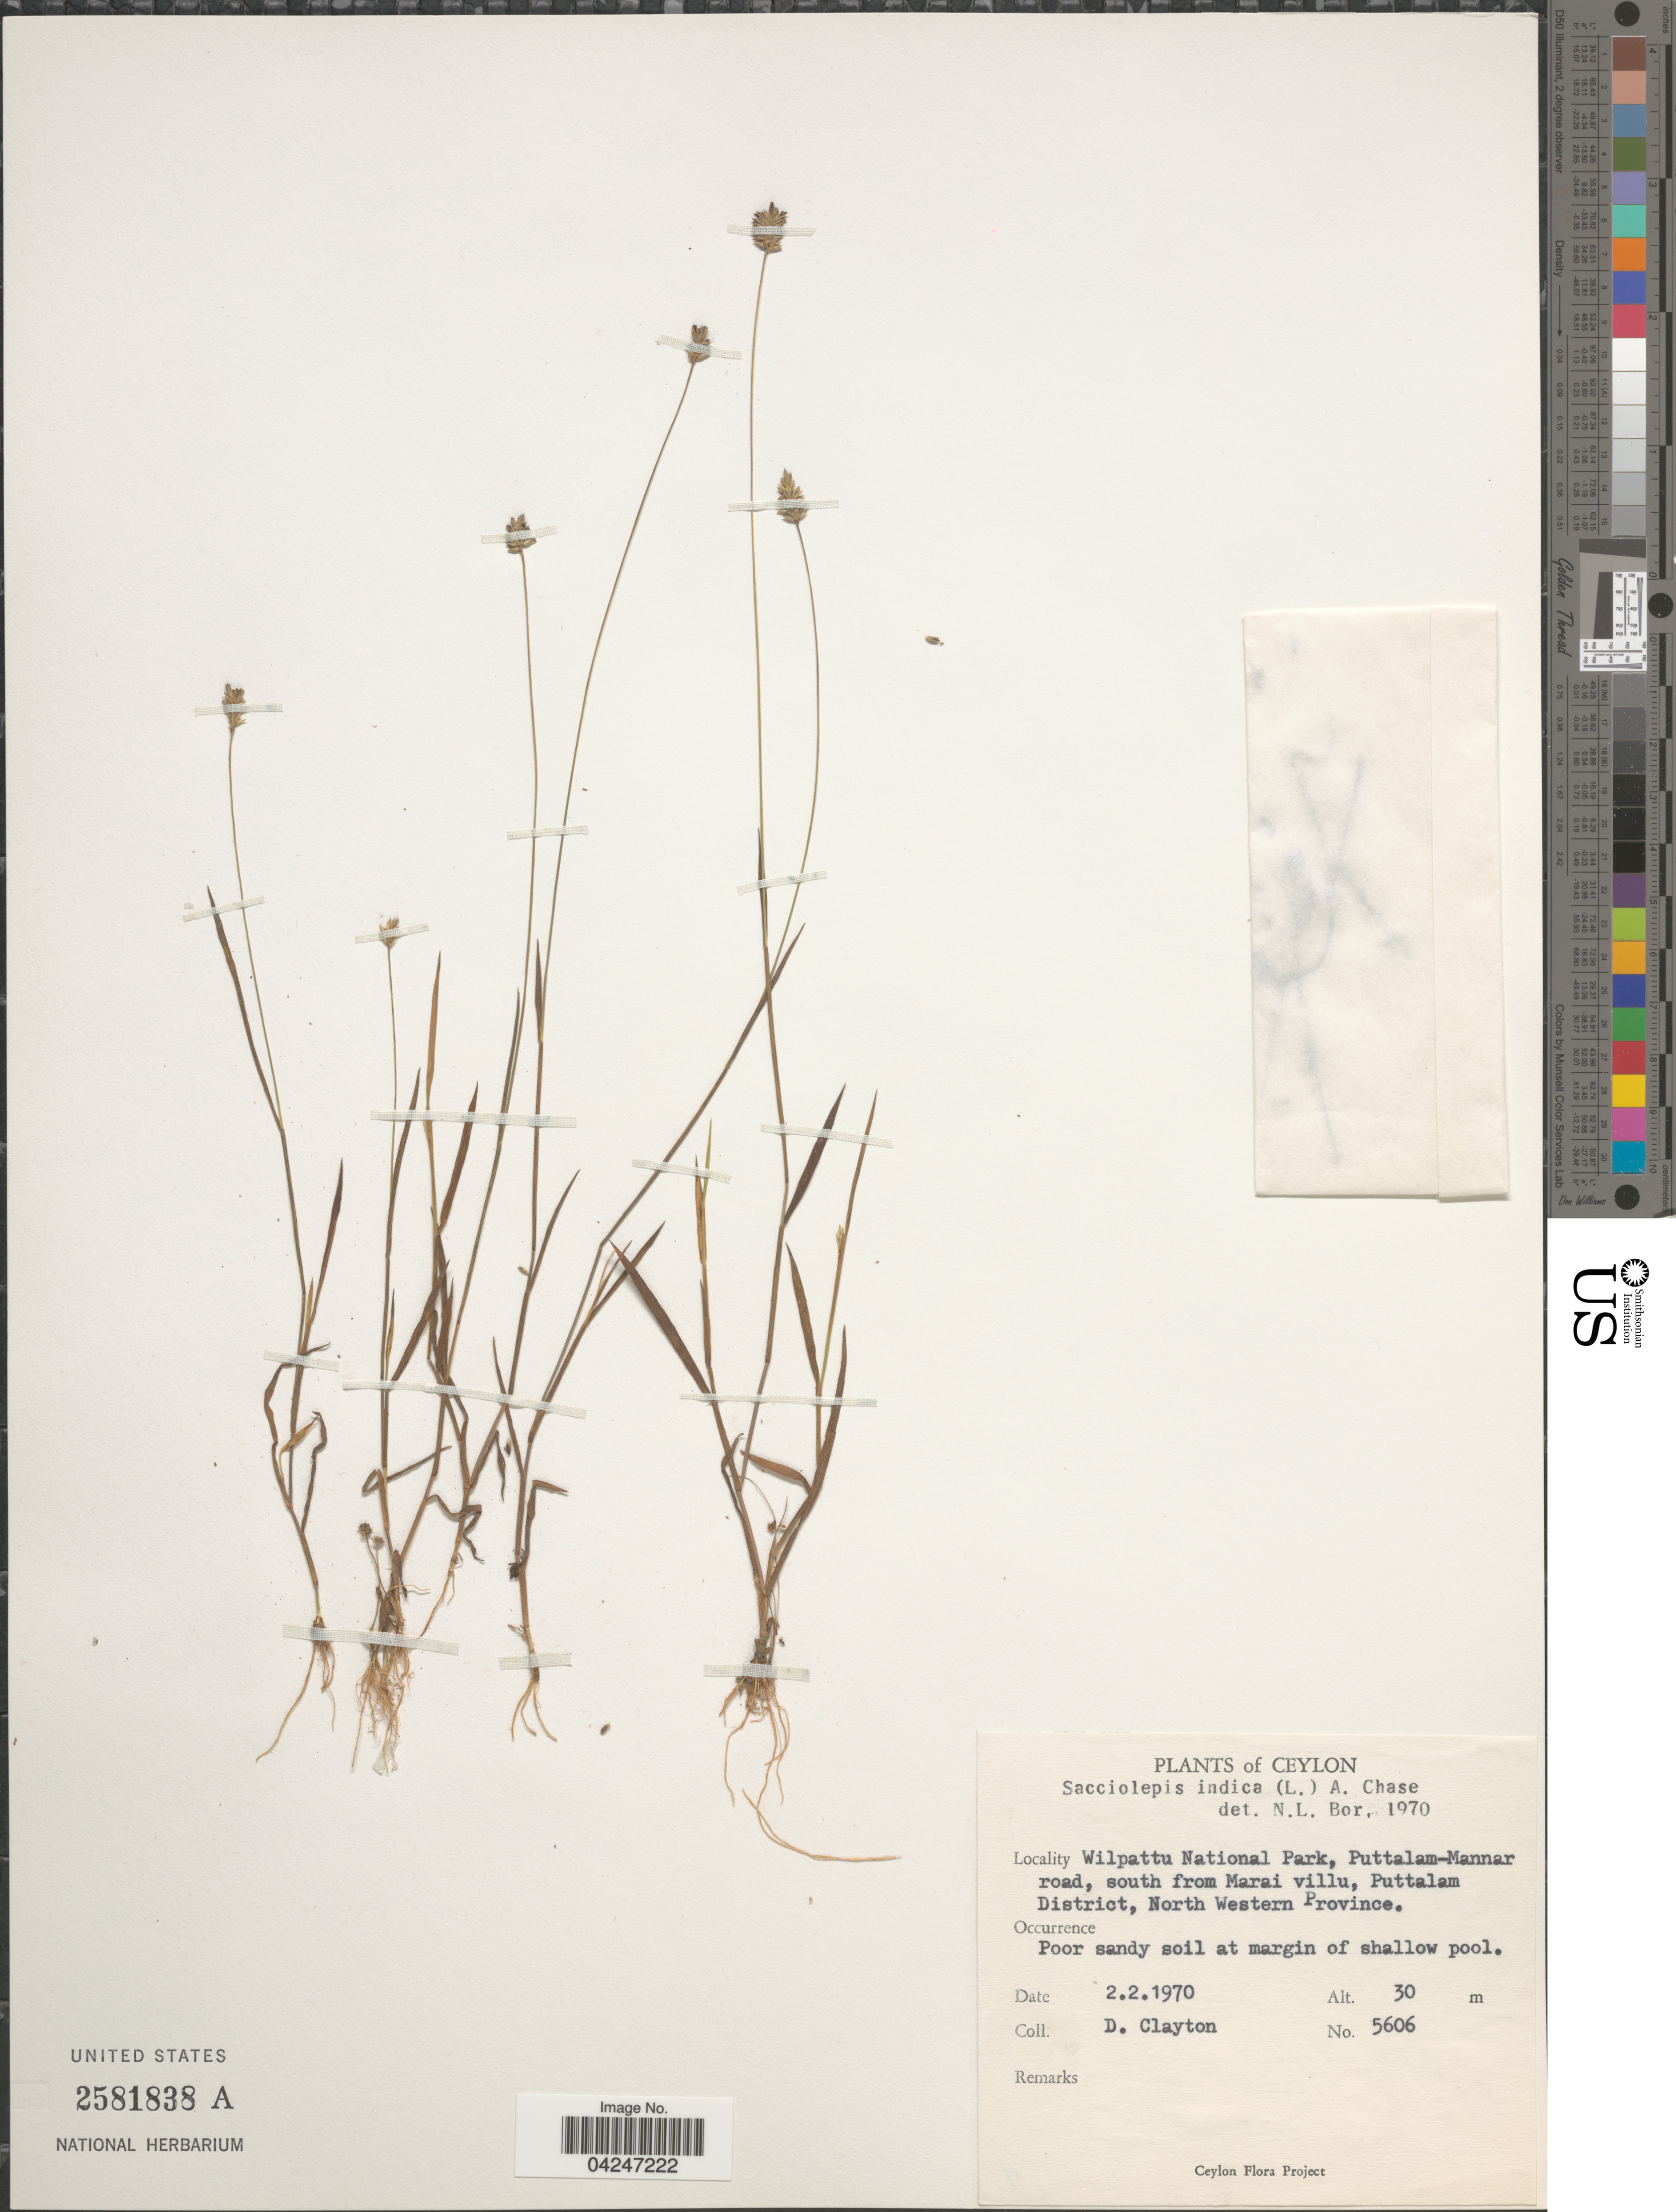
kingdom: Plantae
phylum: Tracheophyta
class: Liliopsida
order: Poales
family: Poaceae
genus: Sacciolepis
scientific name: Sacciolepis indica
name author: (L.) Chase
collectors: D. Clayton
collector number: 5606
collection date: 1970-02-02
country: Sri Lanka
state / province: North Western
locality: Ceylon. Wilpattu National Park, Puttalam-Mannar road, south from Marai villu, Puttalam District.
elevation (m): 30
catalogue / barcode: US 2581838A